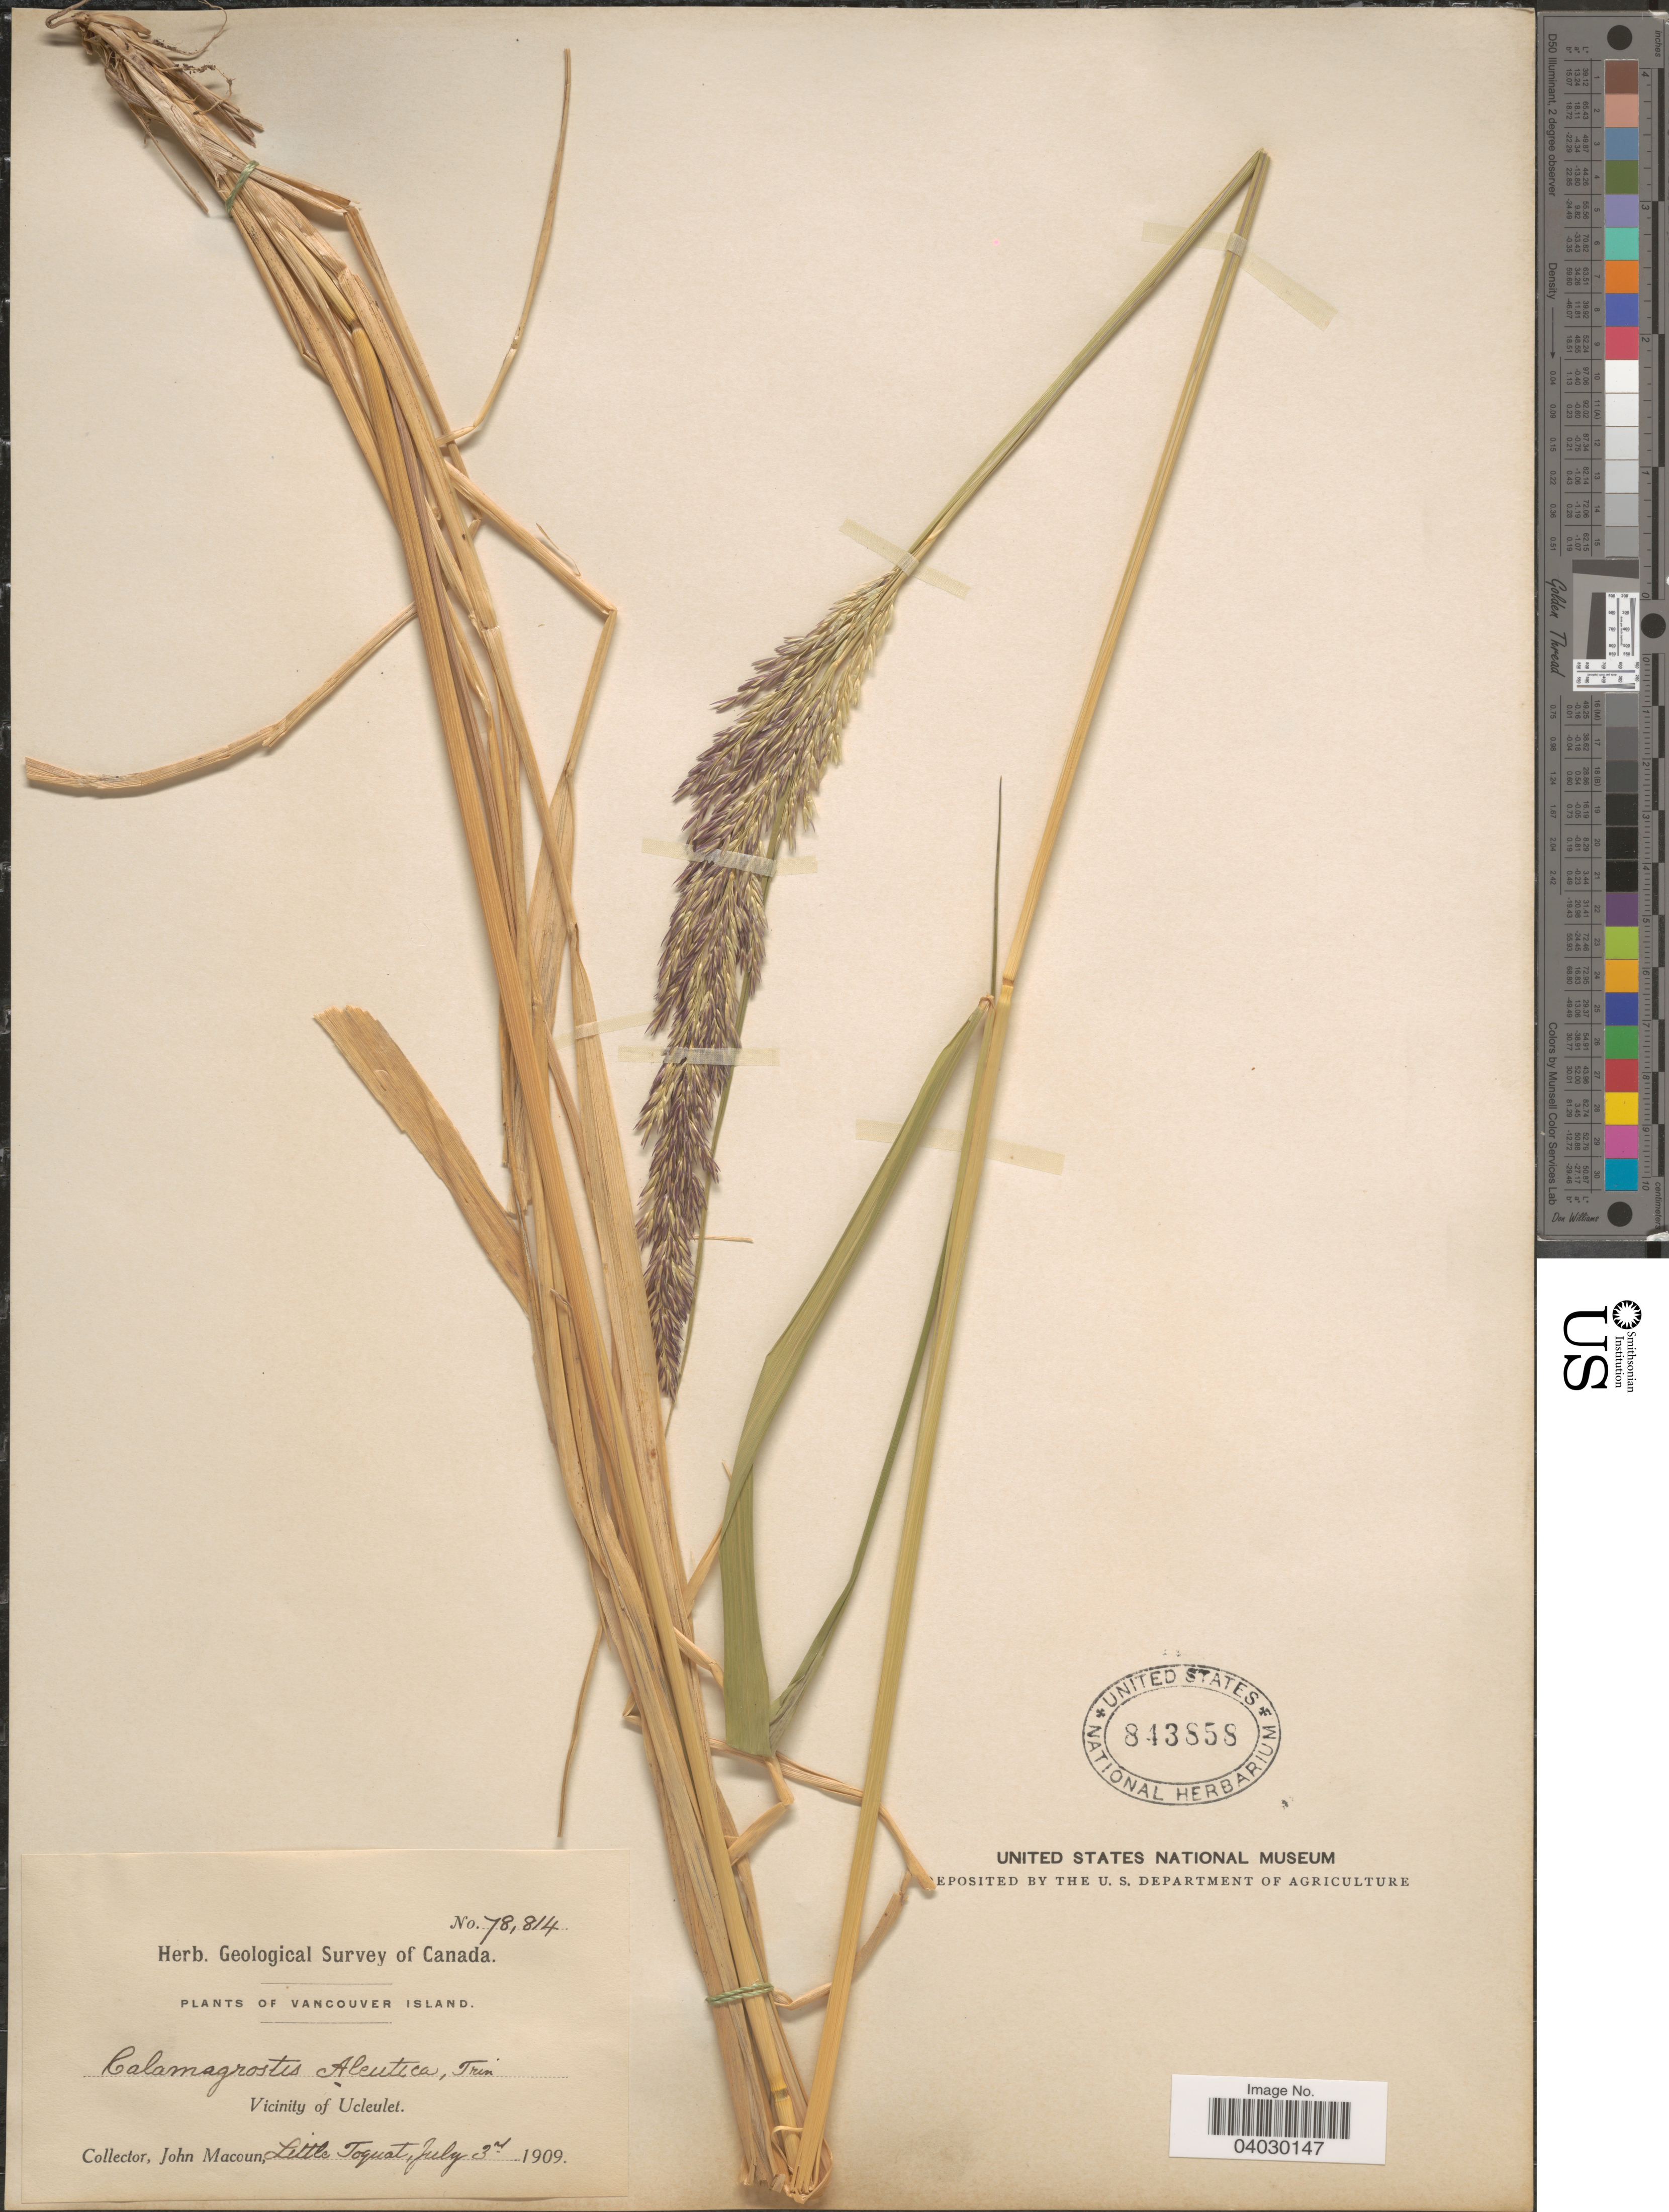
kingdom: Plantae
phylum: Tracheophyta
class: Liliopsida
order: Poales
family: Poaceae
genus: Calamagrostis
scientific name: Calamagrostis nutkaensis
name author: (J. Presl) Steud.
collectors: J. Macoun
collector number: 78814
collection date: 1909-07-03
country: Canada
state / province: British Columbia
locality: Vancouver Island. Vicinity of Ucleulet. Little Toquat.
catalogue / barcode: US 843858